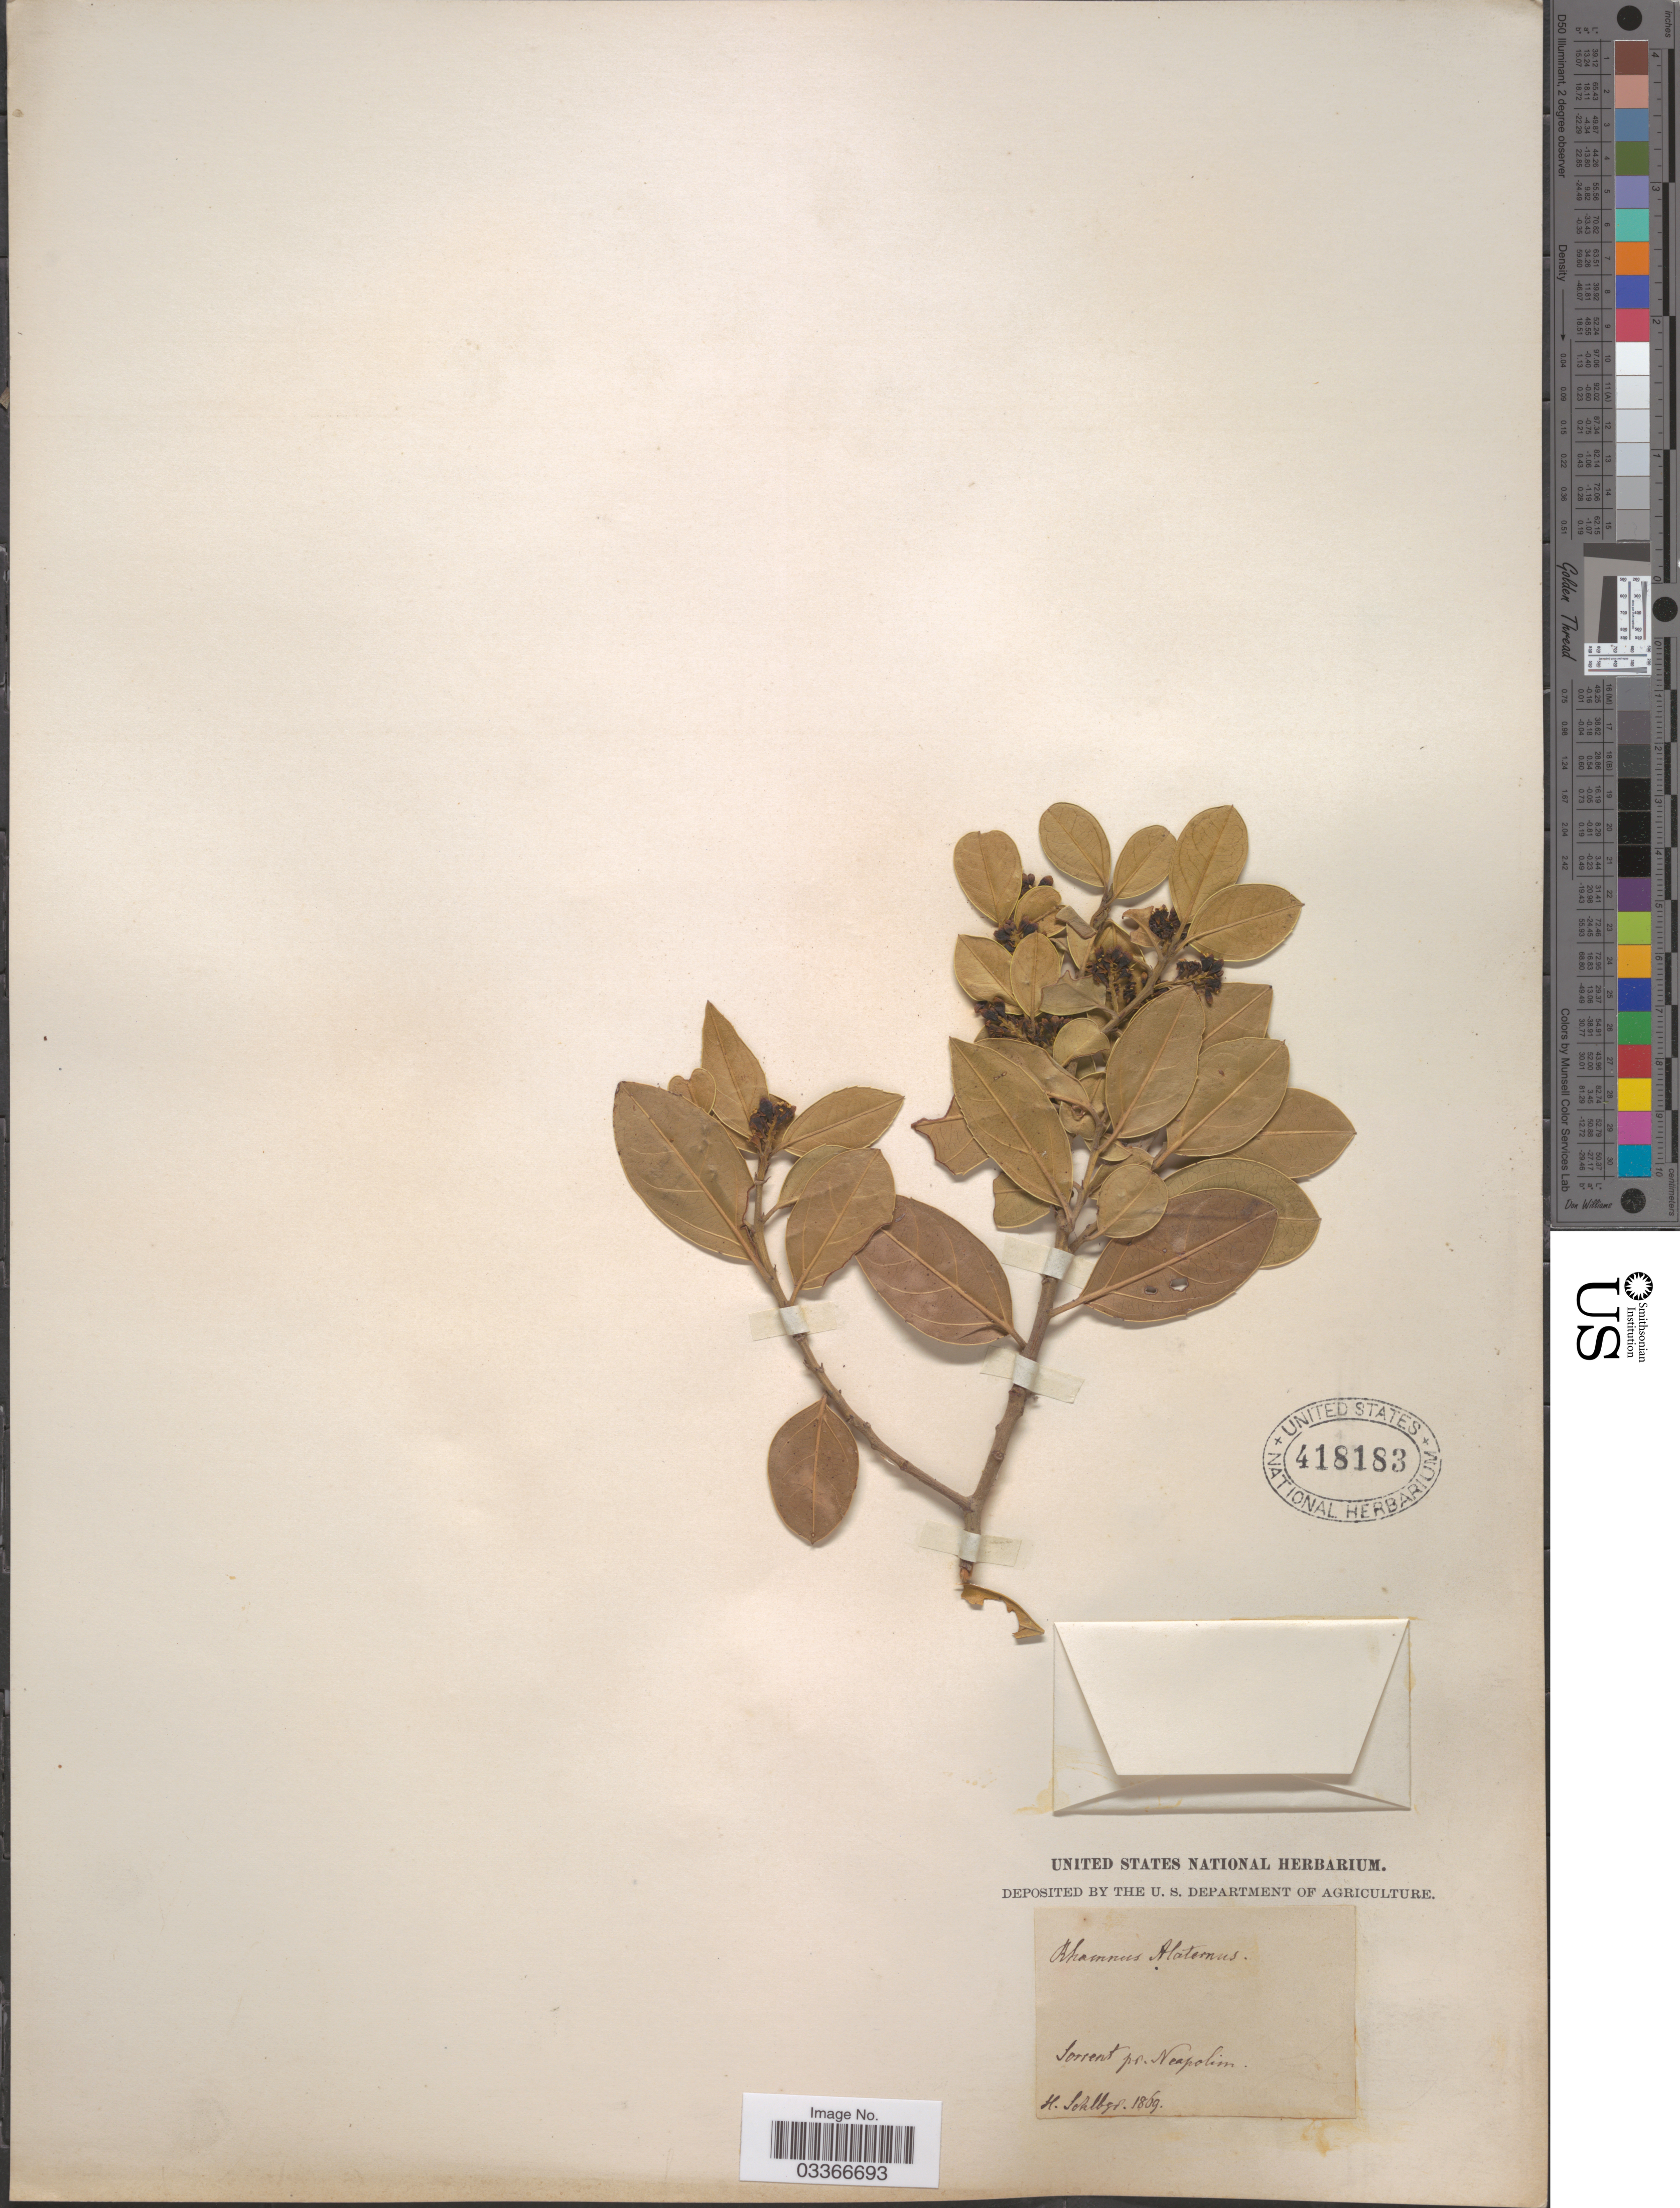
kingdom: Plantae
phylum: Tracheophyta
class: Magnoliopsida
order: Rosales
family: Rhamnaceae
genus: Rhamnus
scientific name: Rhamnus alaternus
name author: L.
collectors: H. Schlbgr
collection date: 1869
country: Italy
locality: Sorrent pr. Neapolim.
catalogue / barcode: US 418183